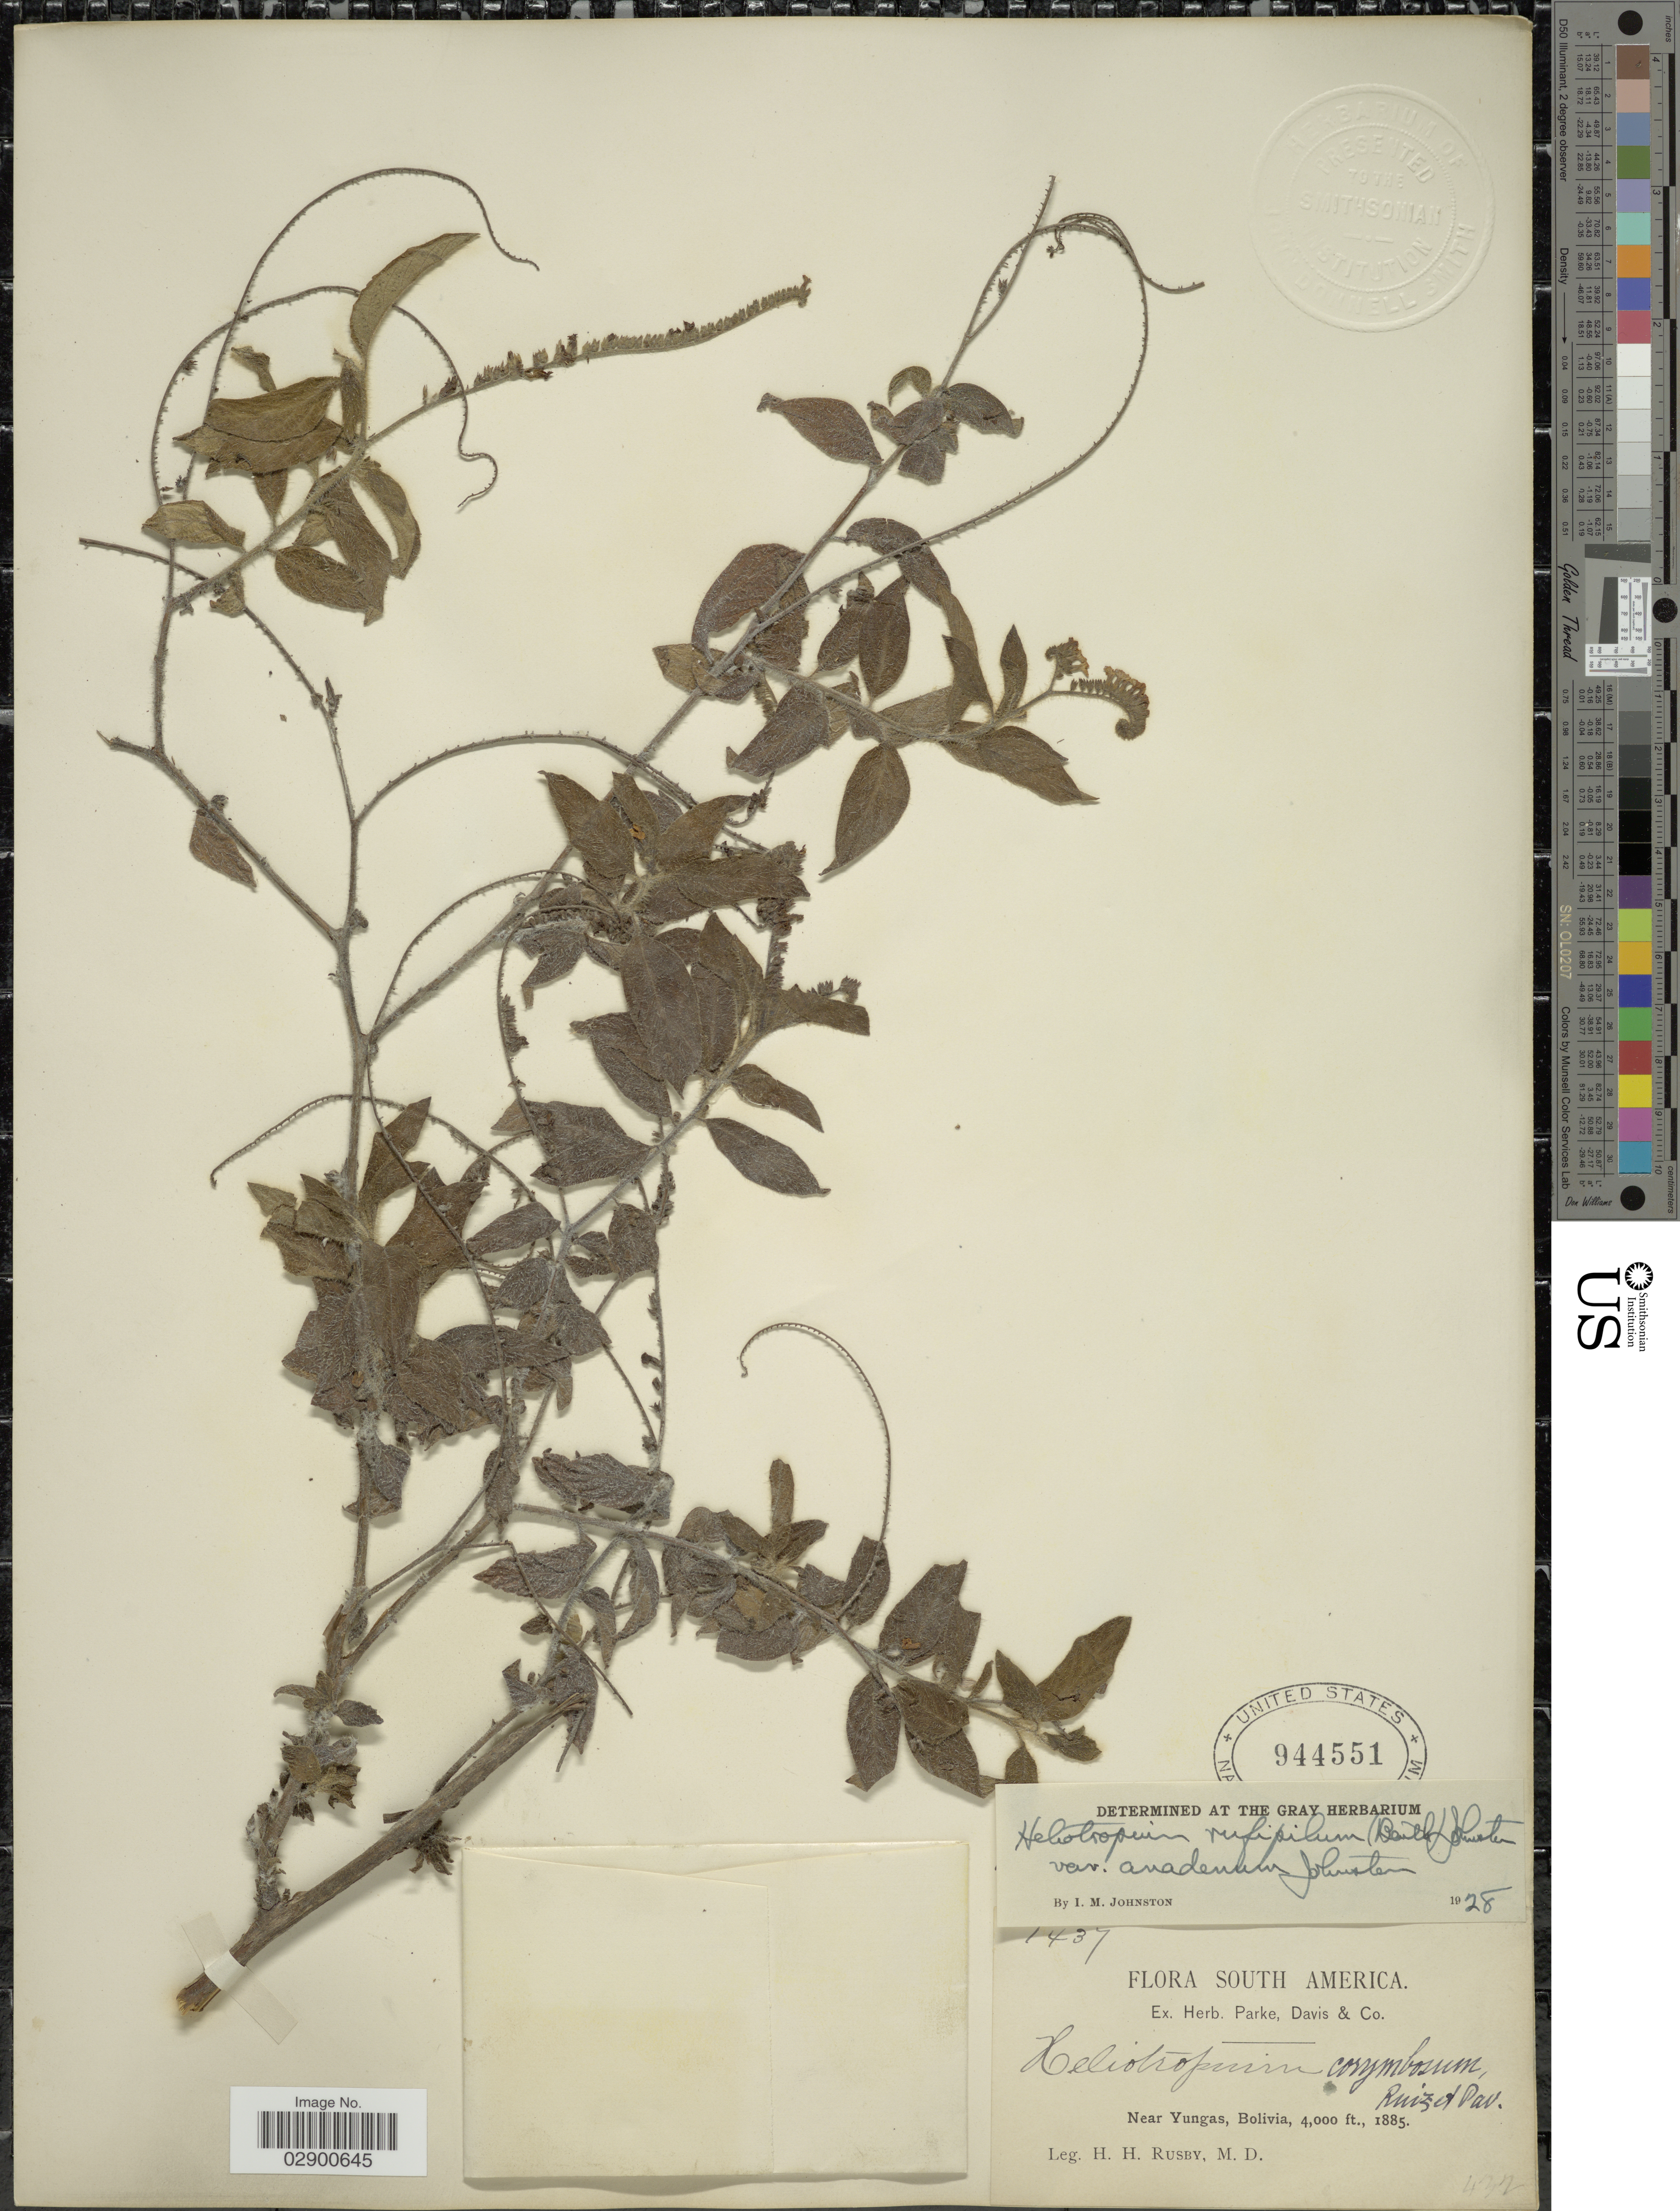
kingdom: Plantae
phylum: Tracheophyta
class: Magnoliopsida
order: Boraginales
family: Heliotropiaceae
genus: Heliotropium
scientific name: Heliotropium rufipilum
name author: (Benth.) I.M. Johnst.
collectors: H. H. Rusby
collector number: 1437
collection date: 1885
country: Bolivia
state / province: La Paz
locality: Near Yungas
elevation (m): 1219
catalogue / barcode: US 944551